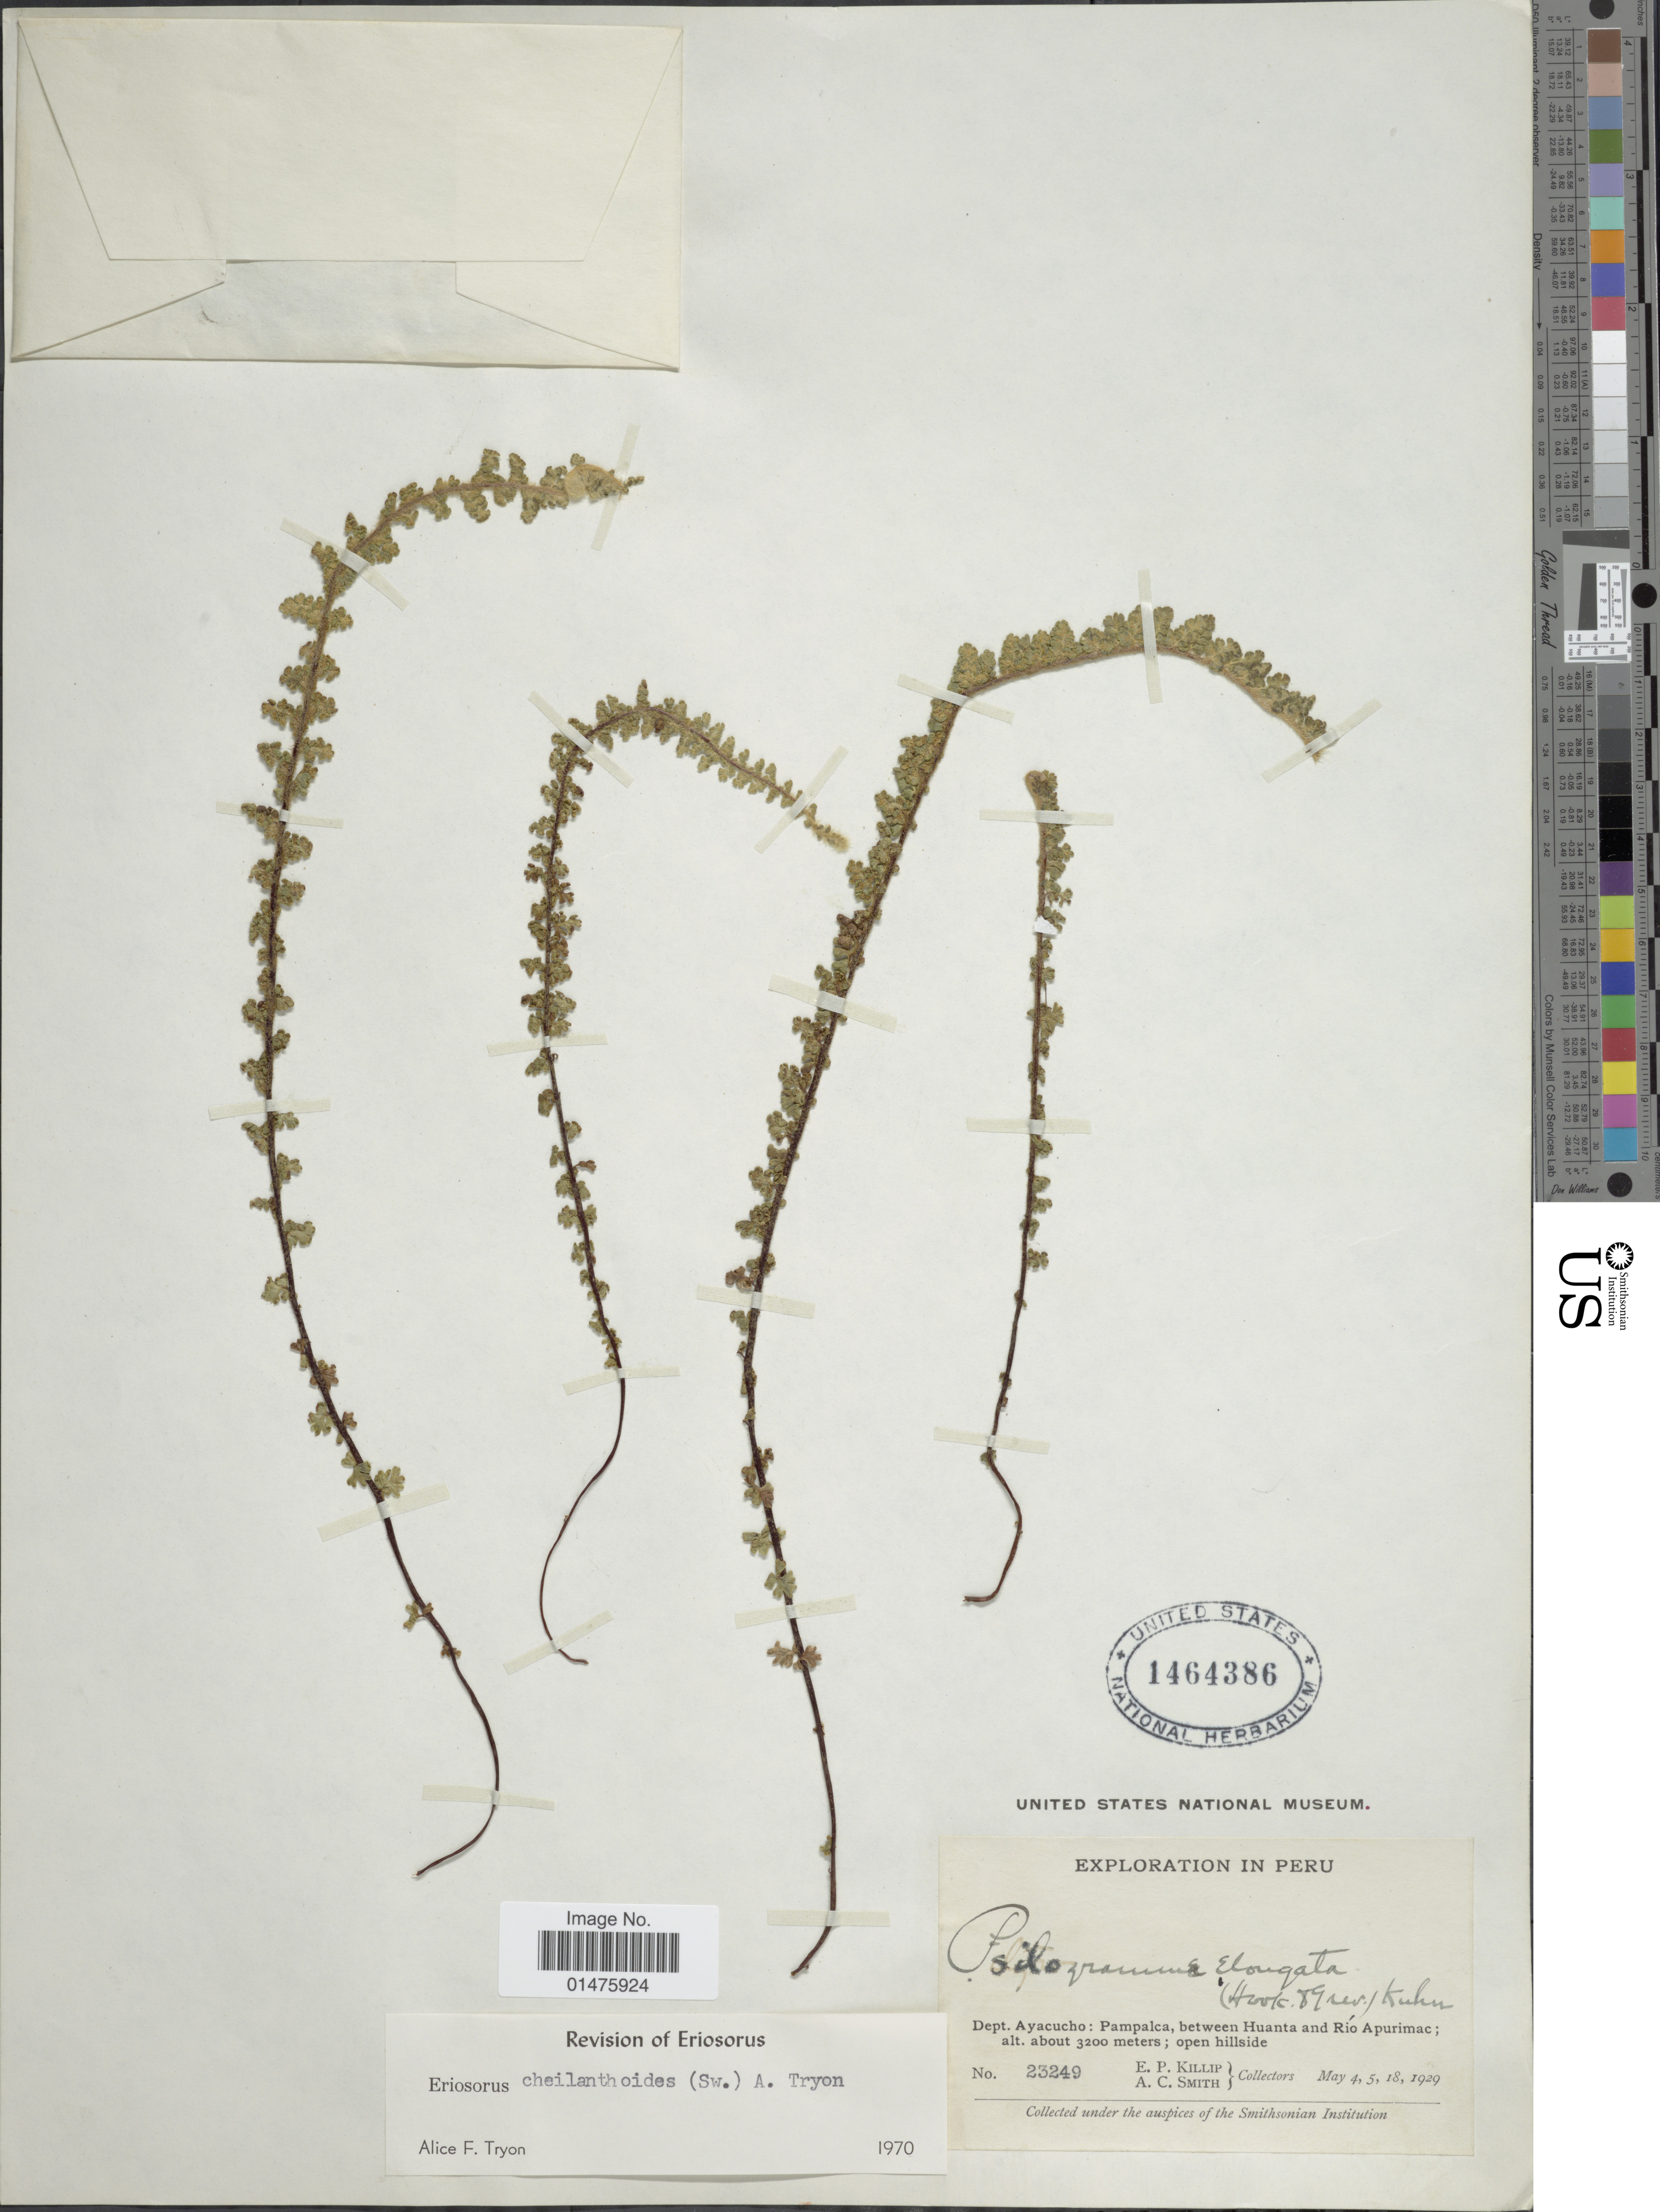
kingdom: Plantae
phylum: Tracheophyta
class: Polypodiopsida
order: Polypodiales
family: Pteridaceae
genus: Jamesonia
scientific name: Jamesonia cheilanthoides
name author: (Sw.) Christenh.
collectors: E. P. Killip & A. C. Smith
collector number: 23249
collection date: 1929-05-04/1929-05-18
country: Peru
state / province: Ayacucho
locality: Dept. Ayacucho: pPampalca, between Huanta and Río Apurimac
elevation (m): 3200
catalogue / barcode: US 1464386